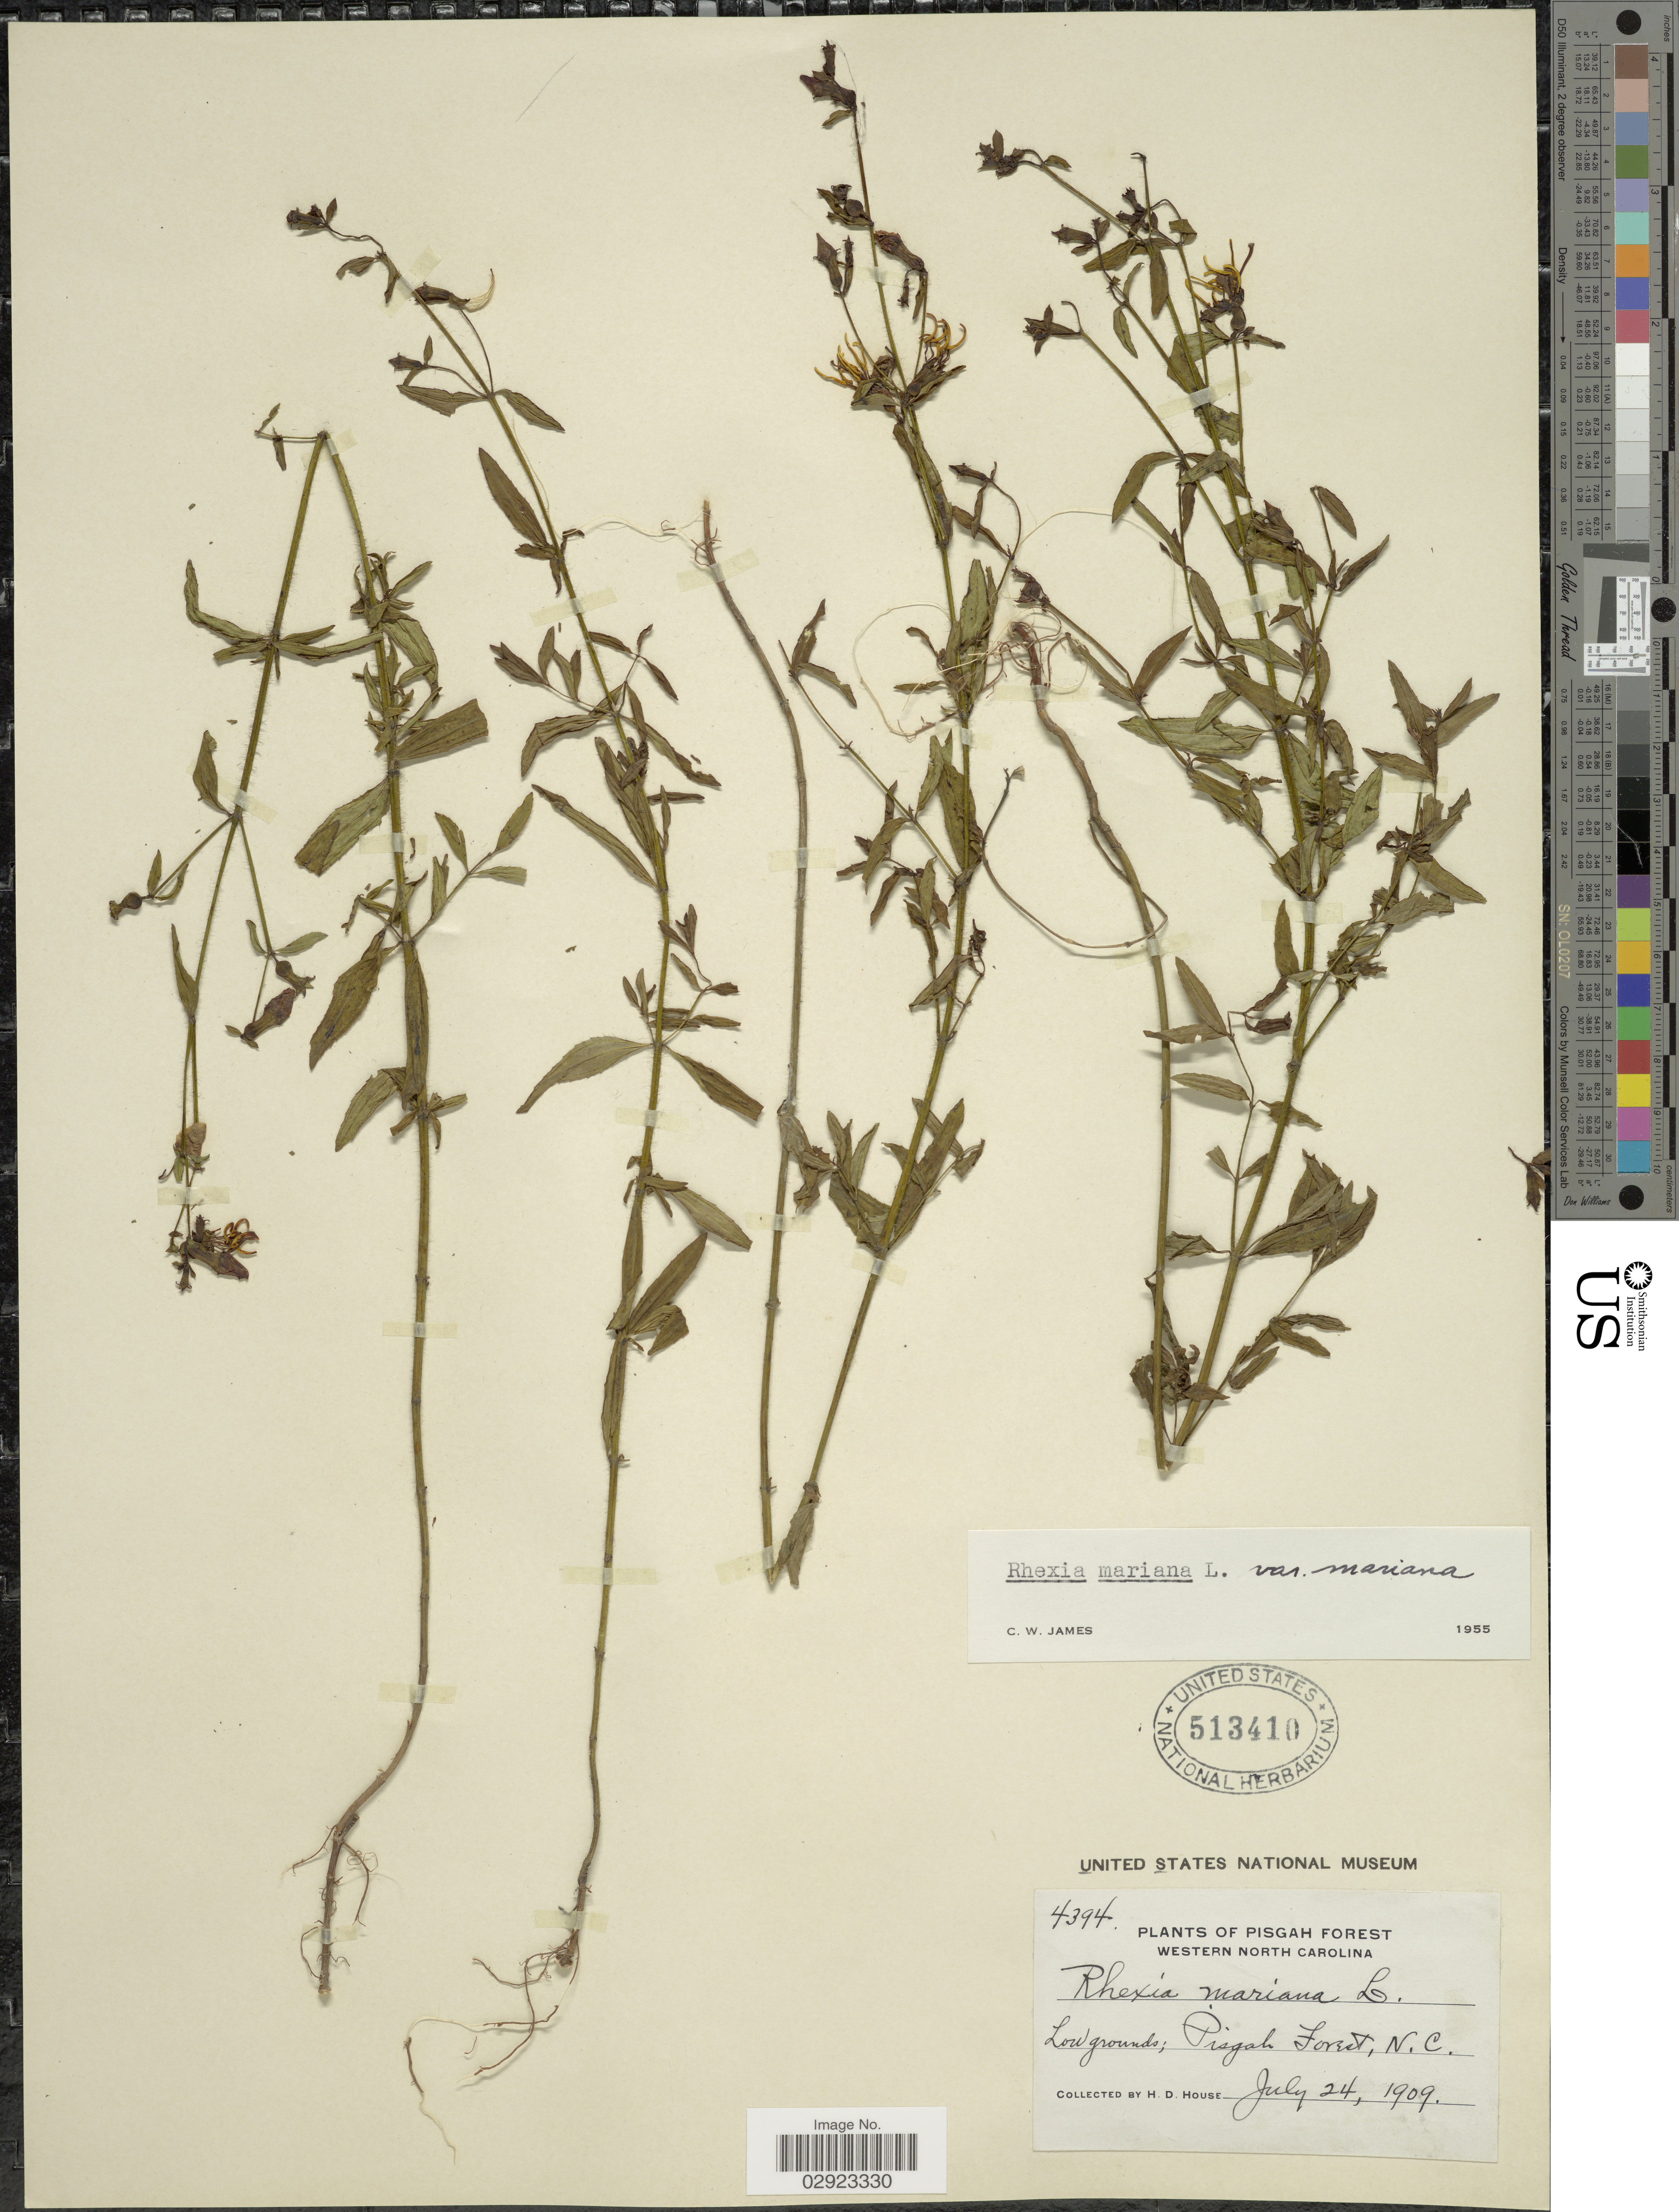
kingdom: Plantae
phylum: Tracheophyta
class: Magnoliopsida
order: Myrtales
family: Melastomataceae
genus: Rhexia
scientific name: Rhexia mariana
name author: L.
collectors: H. D. House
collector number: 4394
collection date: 1909-07-24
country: United States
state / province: North Carolina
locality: Pisgah Forest, Western North Carolina.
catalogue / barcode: US 513410